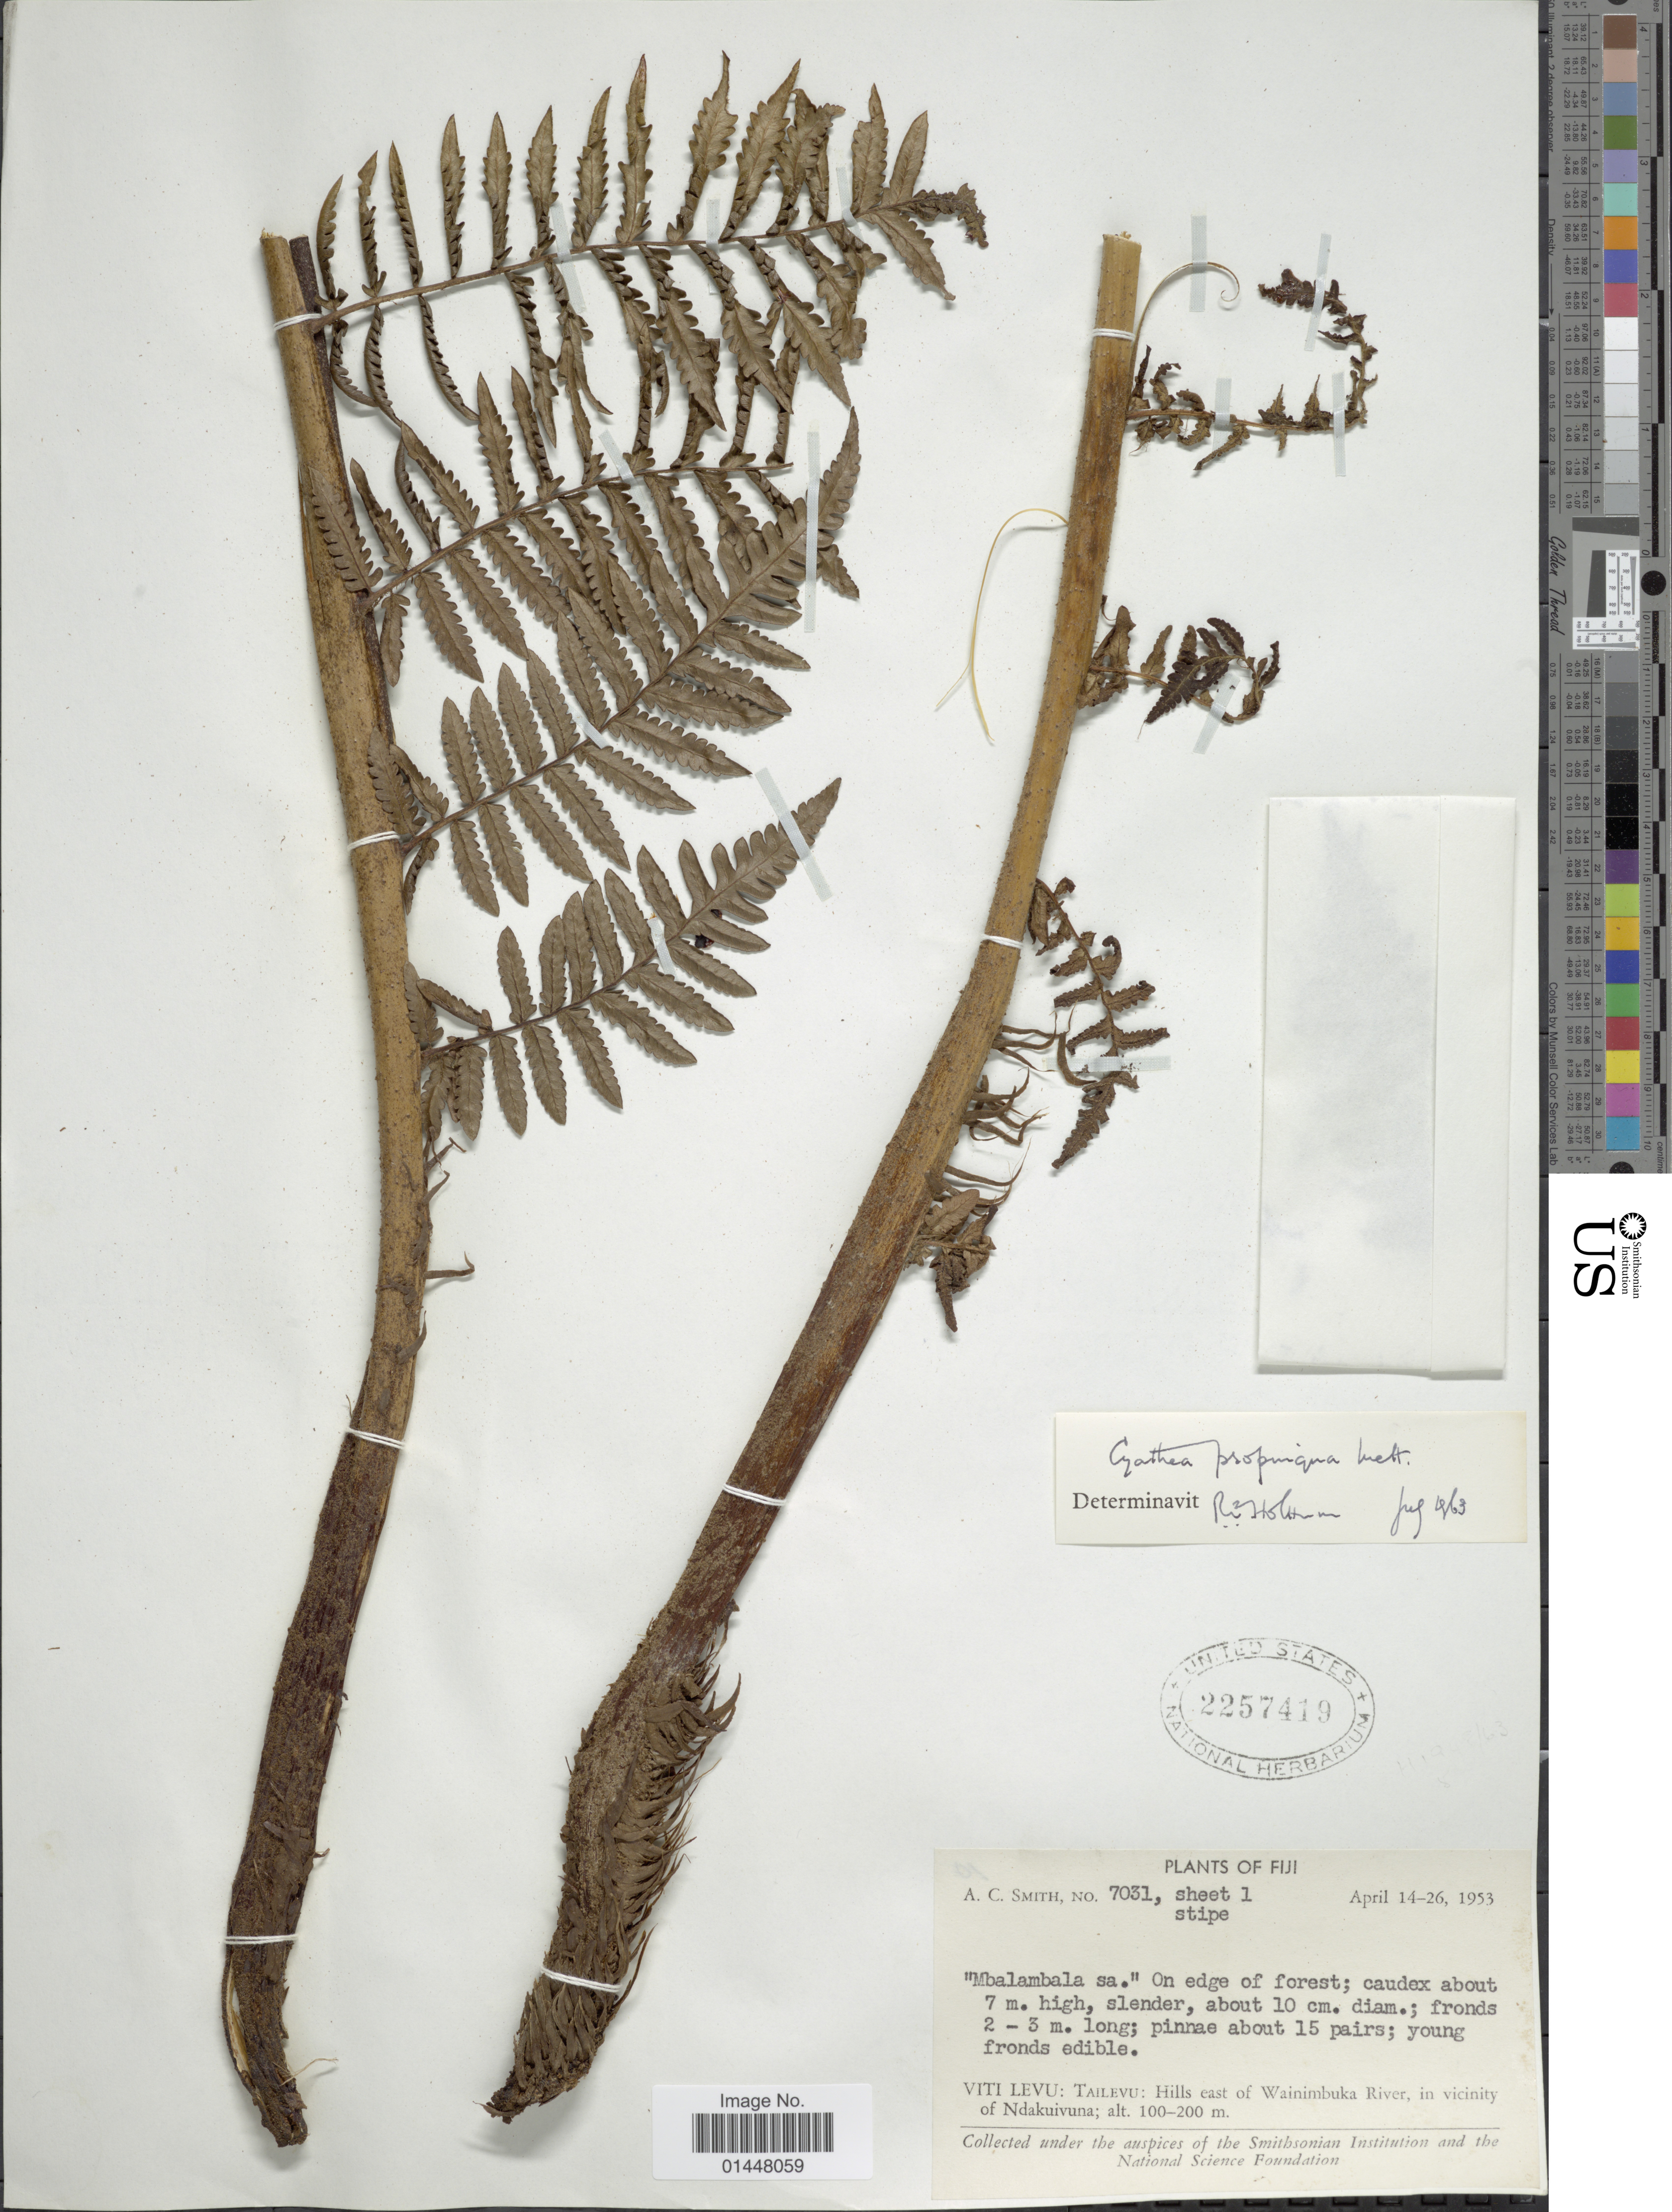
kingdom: Plantae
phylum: Tracheophyta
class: Polypodiopsida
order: Cyatheales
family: Cyatheaceae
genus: Sphaeropteris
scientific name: Sphaeropteris propinqua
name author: (Mett.) R.M. Tryon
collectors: A. C. Smith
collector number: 7031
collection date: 1953-04-14/1953-04-26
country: Fiji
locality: Fiji, Viti Levu: Tailevu: Hills east of Wainimbuka River, in Vicinity of Ndakuivuna.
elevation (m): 100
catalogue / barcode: US 2257419